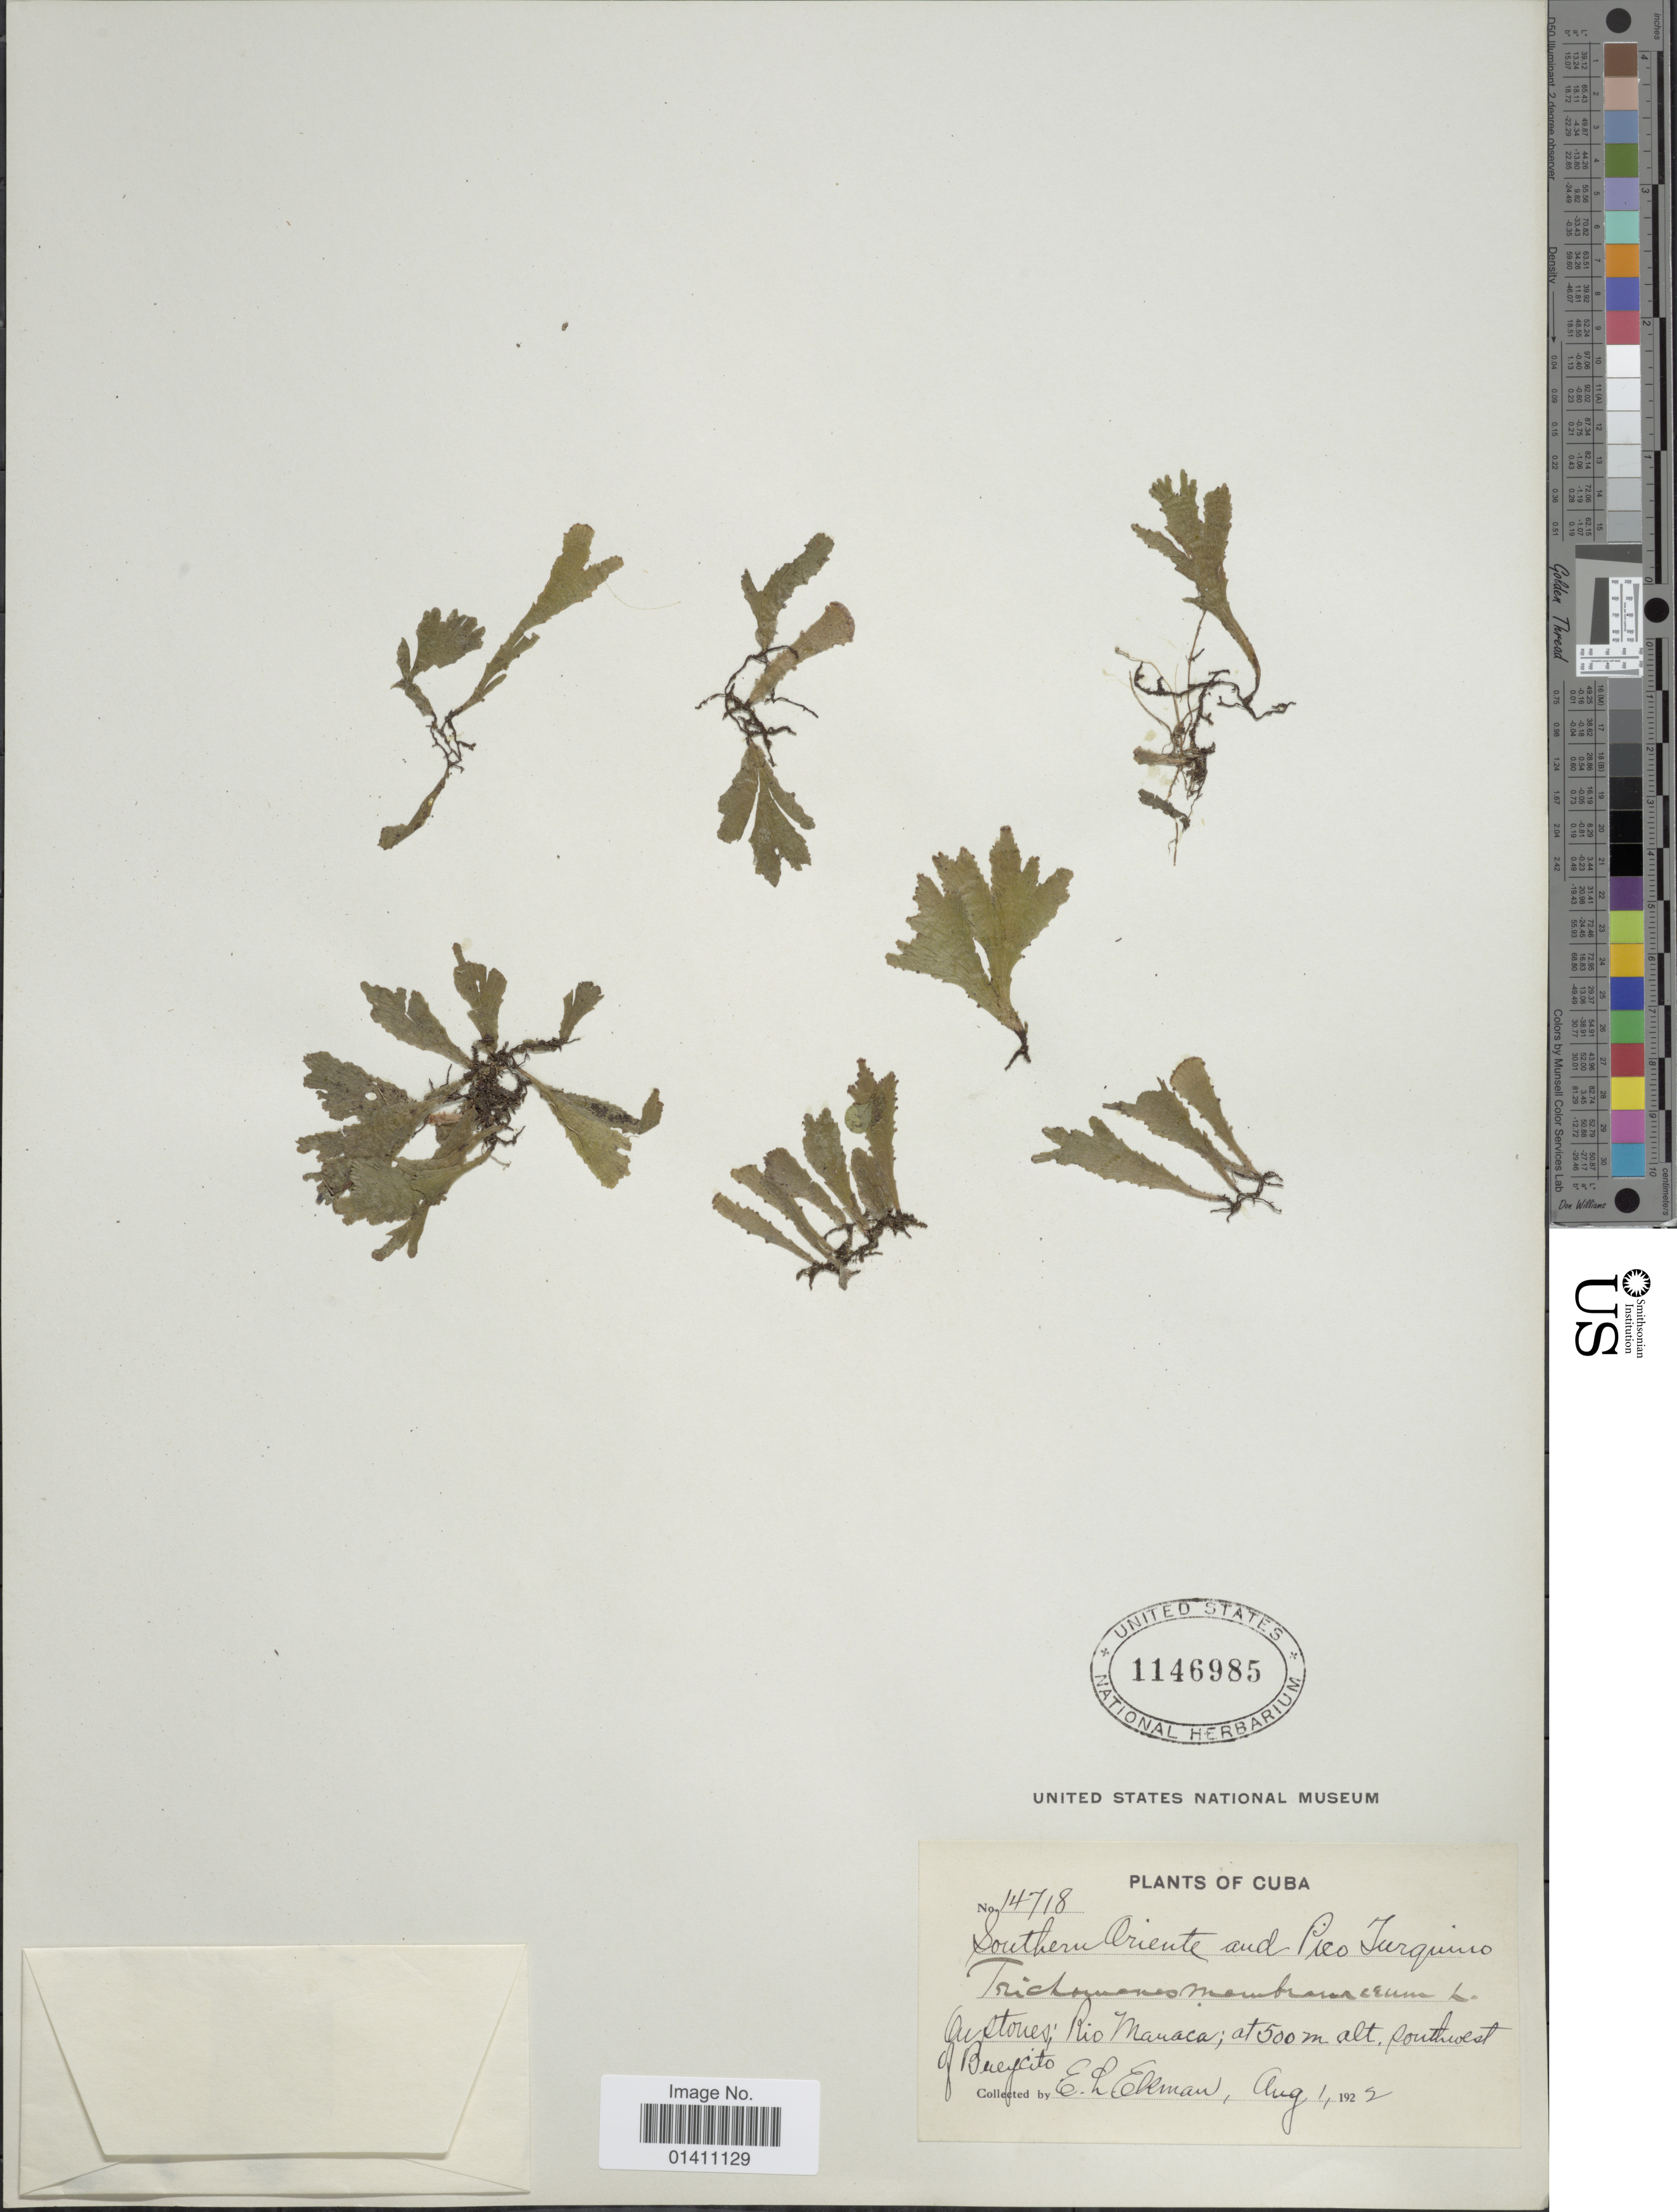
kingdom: Plantae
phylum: Tracheophyta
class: Polypodiopsida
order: Hymenophyllales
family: Hymenophyllaceae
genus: Didymoglossum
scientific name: Didymoglossum membranaceum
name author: (L.) Vareschi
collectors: E. L. Ekman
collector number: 14718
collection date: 1922-08-01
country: Cuba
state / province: Granma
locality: Rio Manaca. Southwest of Bueycito.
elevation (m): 500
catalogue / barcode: US 1146985